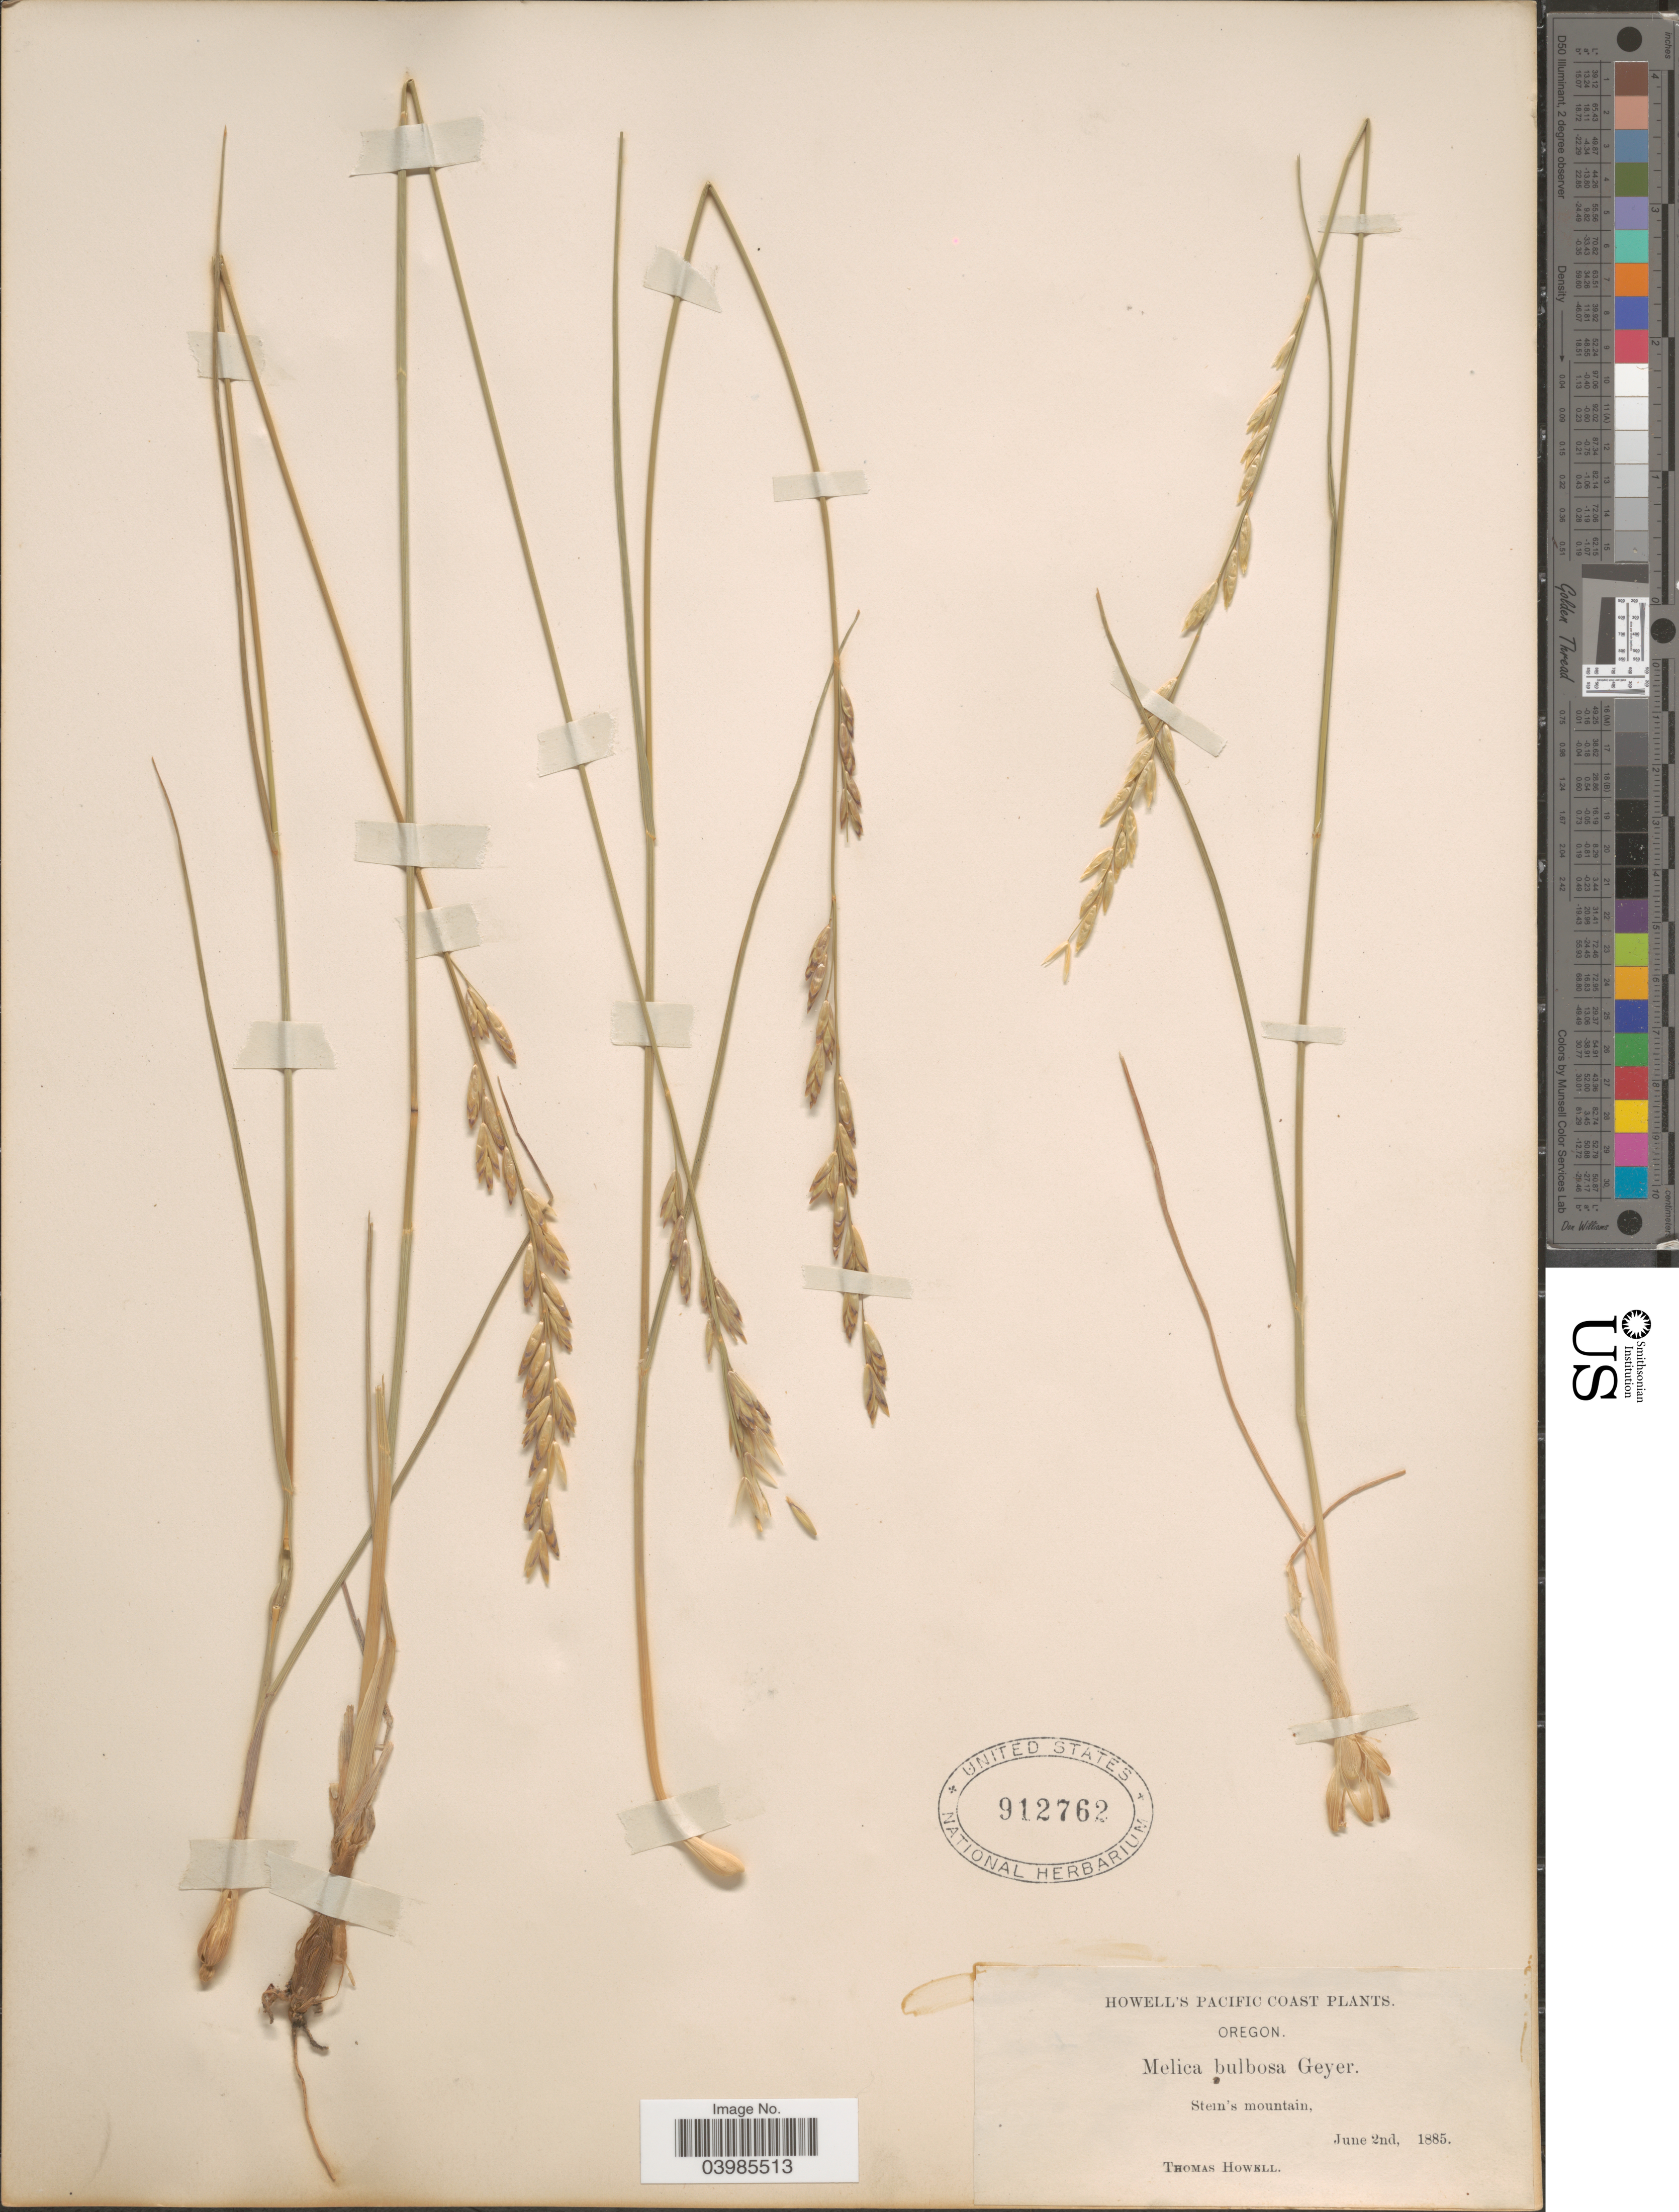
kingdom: Plantae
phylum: Tracheophyta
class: Liliopsida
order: Poales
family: Poaceae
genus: Melica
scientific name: Melica bulbosa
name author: Geyer ex Porter & J.M. Coult.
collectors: T. Howell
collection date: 1885-06-02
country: United States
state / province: Oregon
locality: Pacific Coast. Stein's mountain.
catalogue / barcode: US 912762